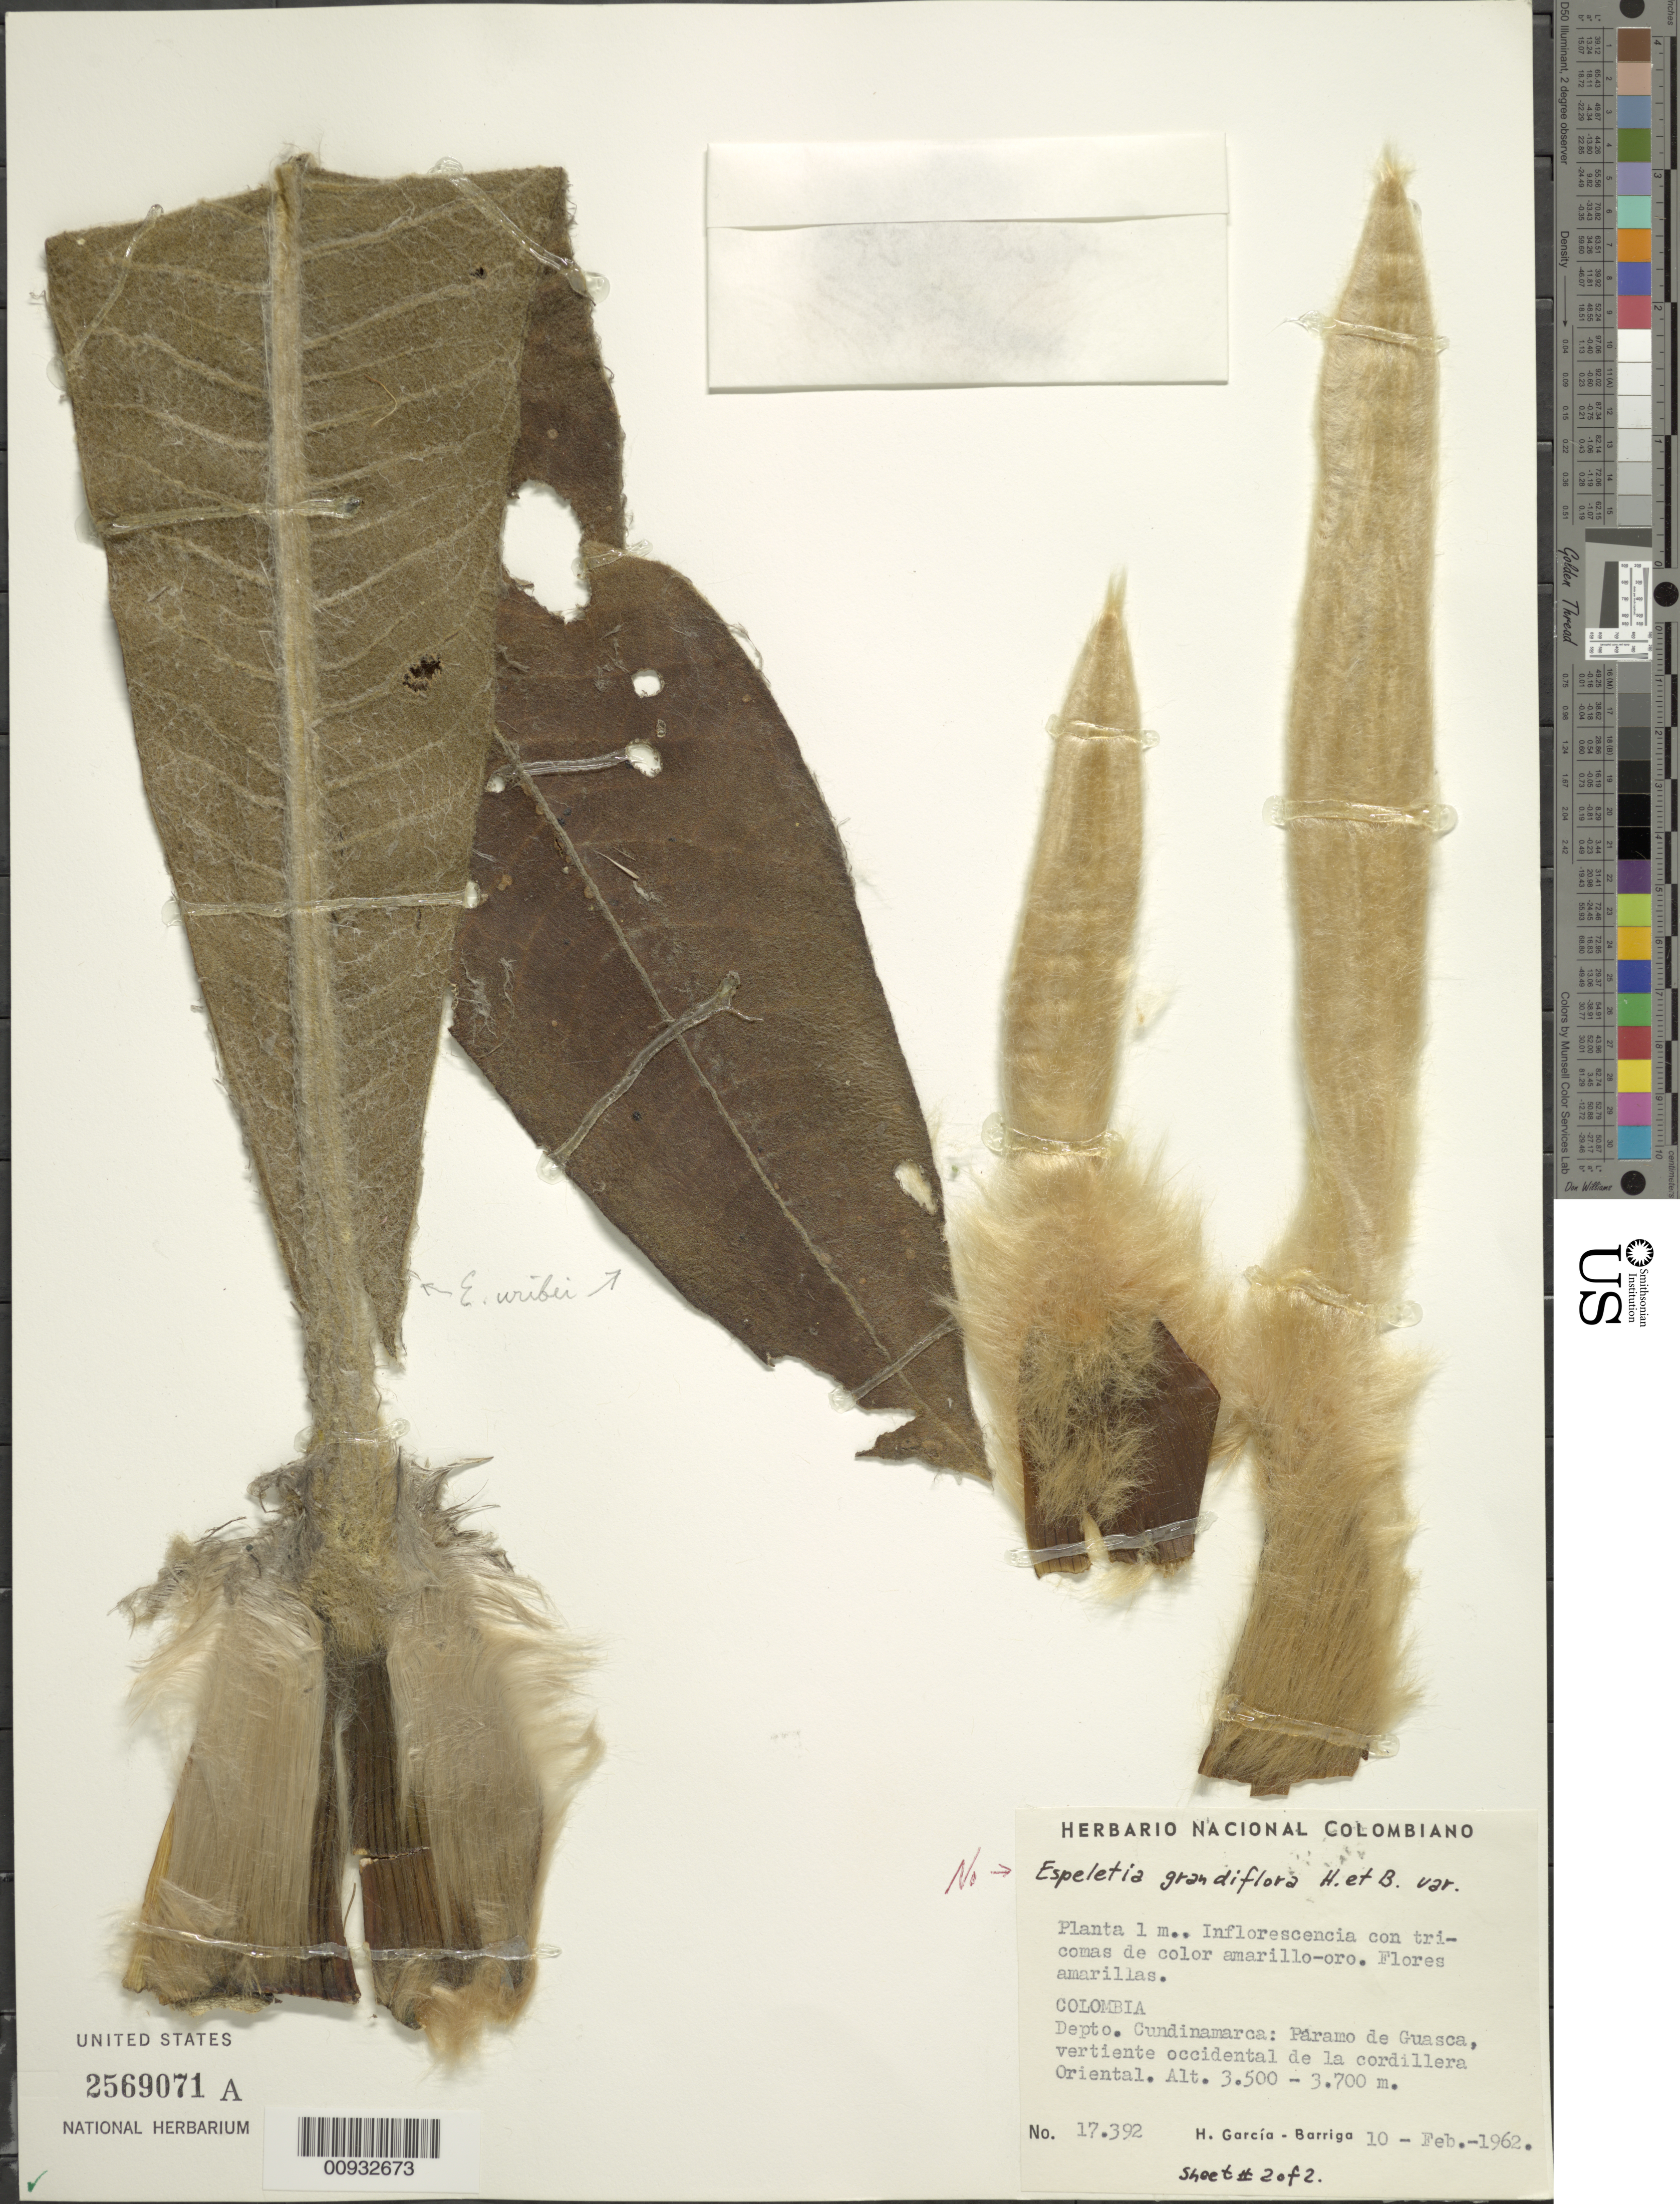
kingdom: Plantae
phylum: Tracheophyta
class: Magnoliopsida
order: Asterales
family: Asteraceae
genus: Espeletia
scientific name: Espeletia killipii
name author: Cuatrec.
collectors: H. García Barriga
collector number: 17392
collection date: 1962-02-10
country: Colombia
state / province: Cundinamarca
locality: Paramo de Guasca, vertiente occidental de la cordillera Oriental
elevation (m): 3500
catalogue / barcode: US 2569071A